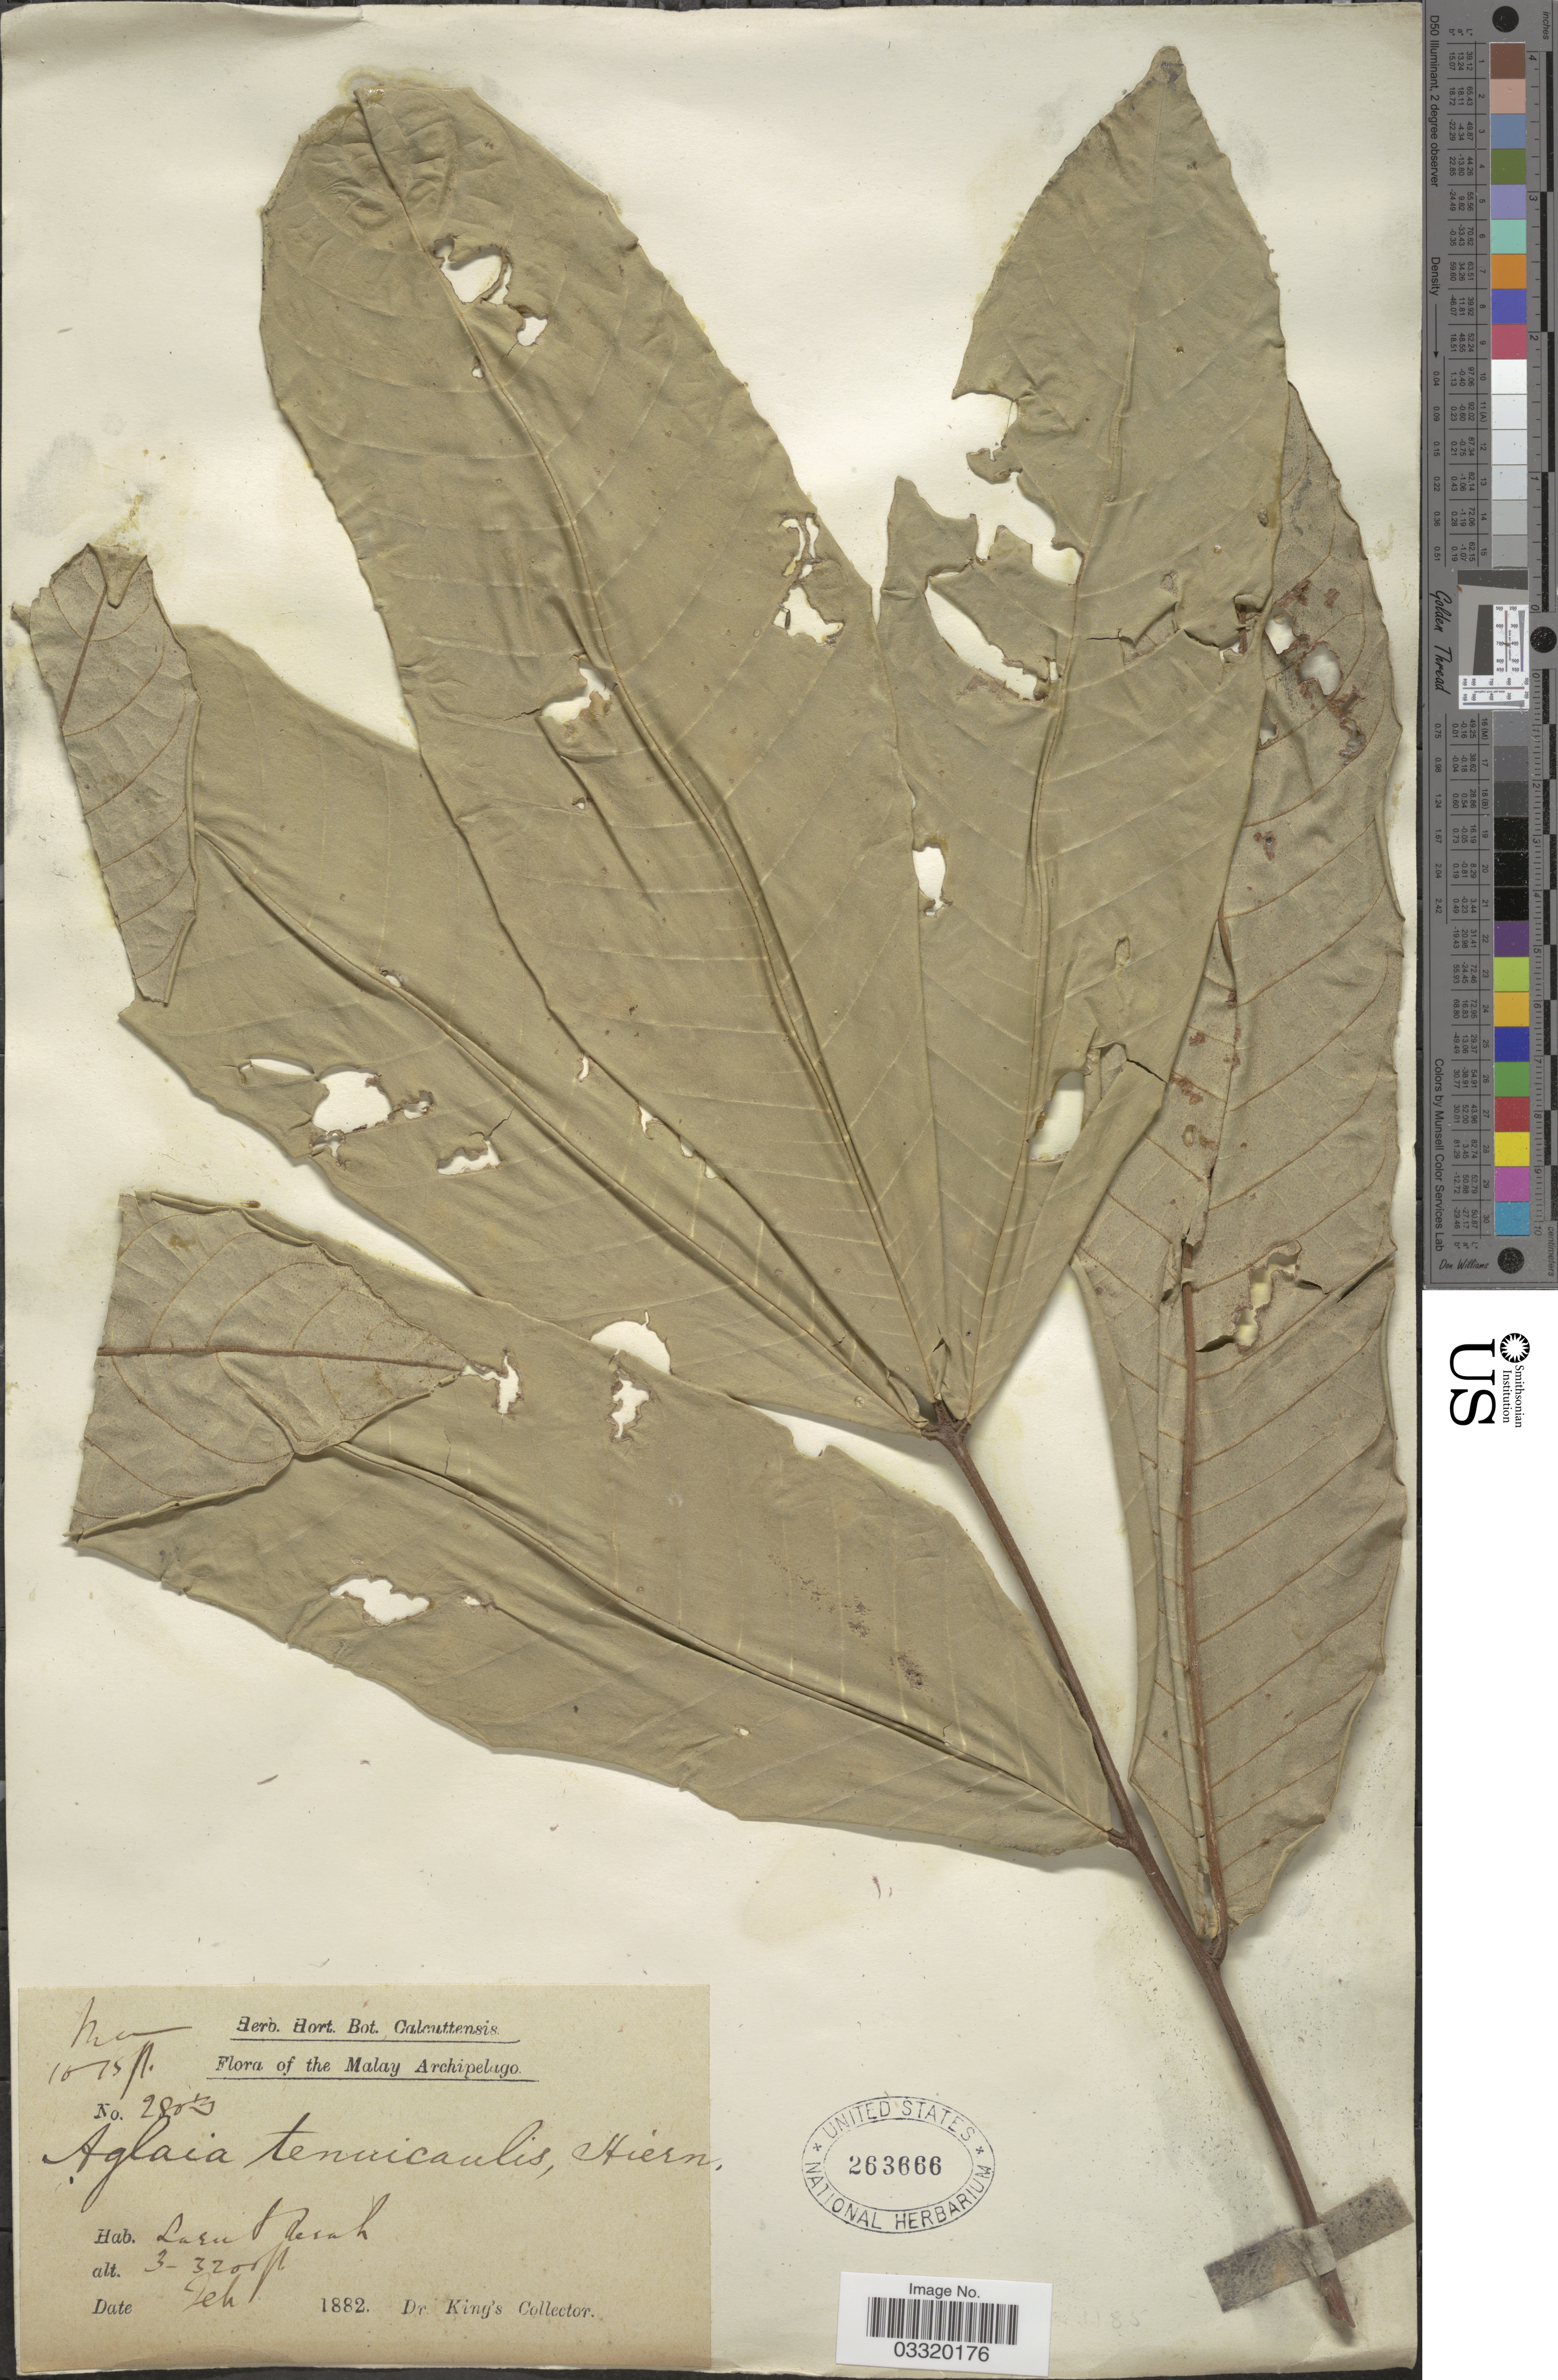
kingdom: Plantae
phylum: Tracheophyta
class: Magnoliopsida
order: Sapindales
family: Meliaceae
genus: Aglaia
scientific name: Aglaia tenuicaulis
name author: Hiern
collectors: Dr. King's collector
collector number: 2803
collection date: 1882-02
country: Malaysia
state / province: Perak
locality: Malay Archipelago. Larut.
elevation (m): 914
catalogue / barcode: US 263666